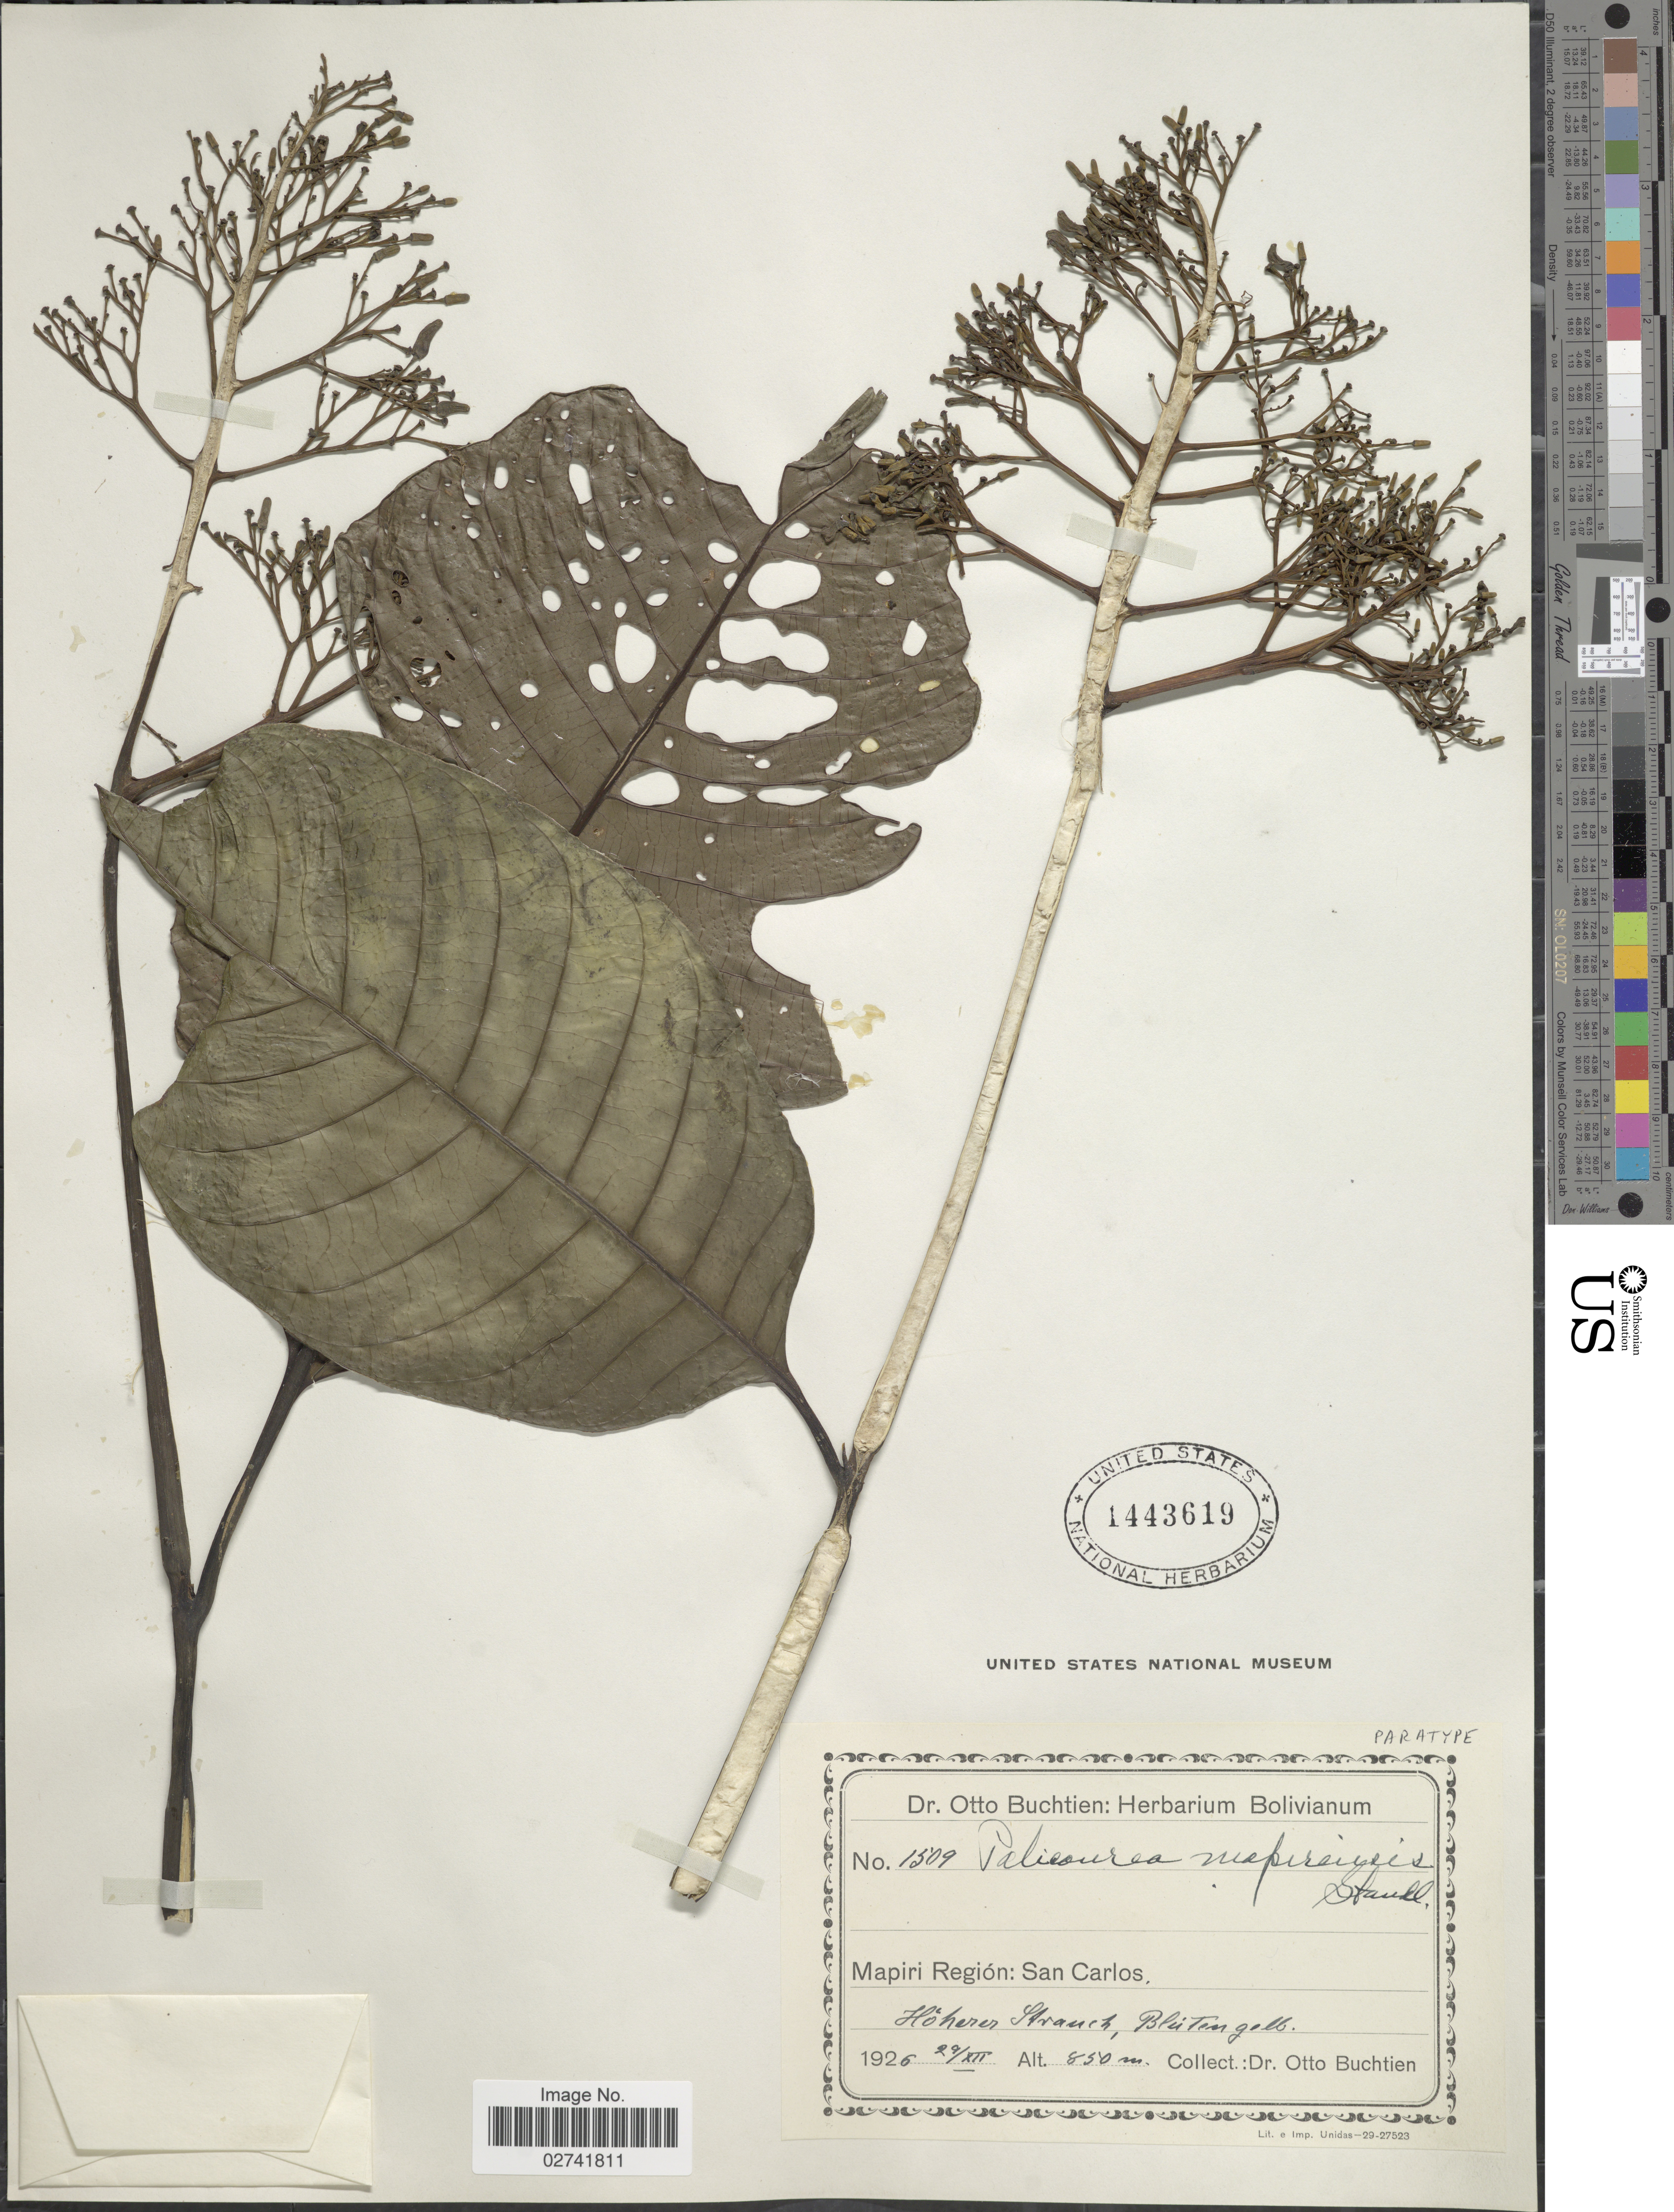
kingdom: Plantae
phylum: Tracheophyta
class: Magnoliopsida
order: Gentianales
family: Rubiaceae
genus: Palicourea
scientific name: Palicourea mapirensis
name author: Standl.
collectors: O. Buchtien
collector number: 1509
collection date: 1926-12-29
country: Bolivia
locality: Mapiri Region: San Carlos.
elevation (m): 850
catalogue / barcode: US 1443619